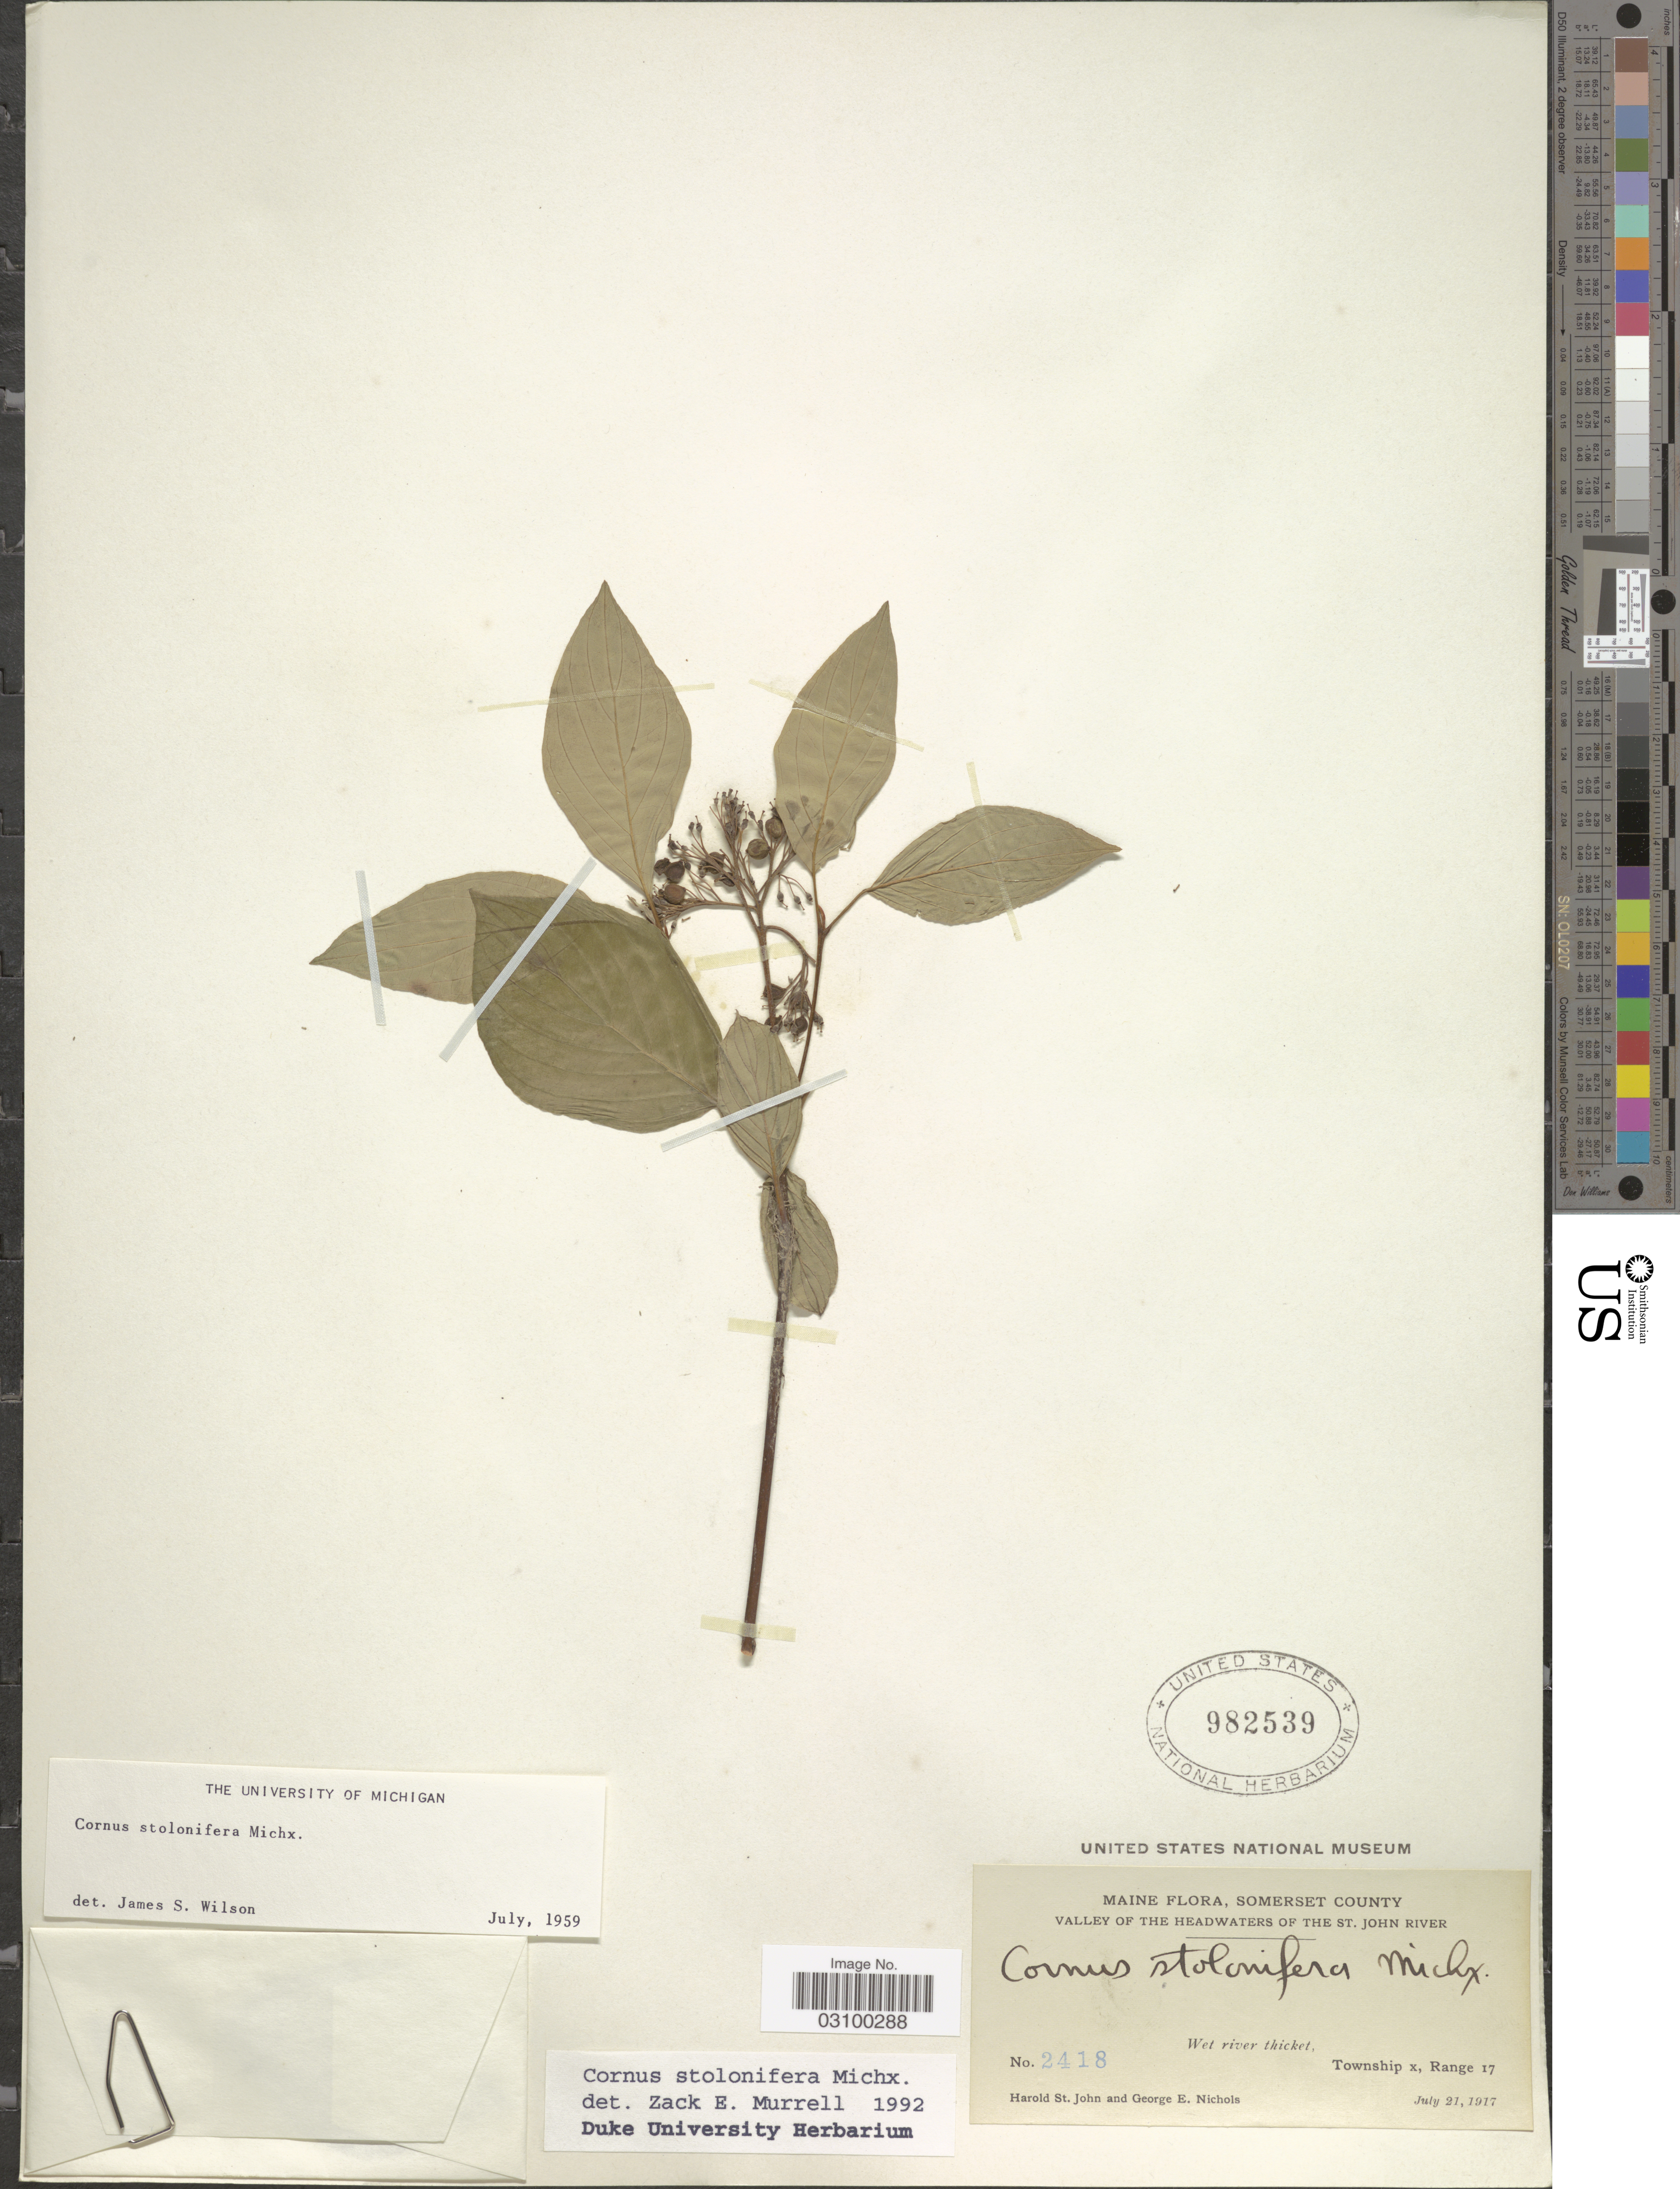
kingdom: Plantae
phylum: Tracheophyta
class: Magnoliopsida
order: Cornales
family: Cornaceae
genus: Cornus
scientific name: Cornus sericea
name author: L.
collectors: H. St. John & G. E. Nichols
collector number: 2418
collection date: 1917-07-21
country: United States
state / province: Maine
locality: Somerset County. Valley of the Headwaters of the St. John River. Township x, Range 17.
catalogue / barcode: US 982539